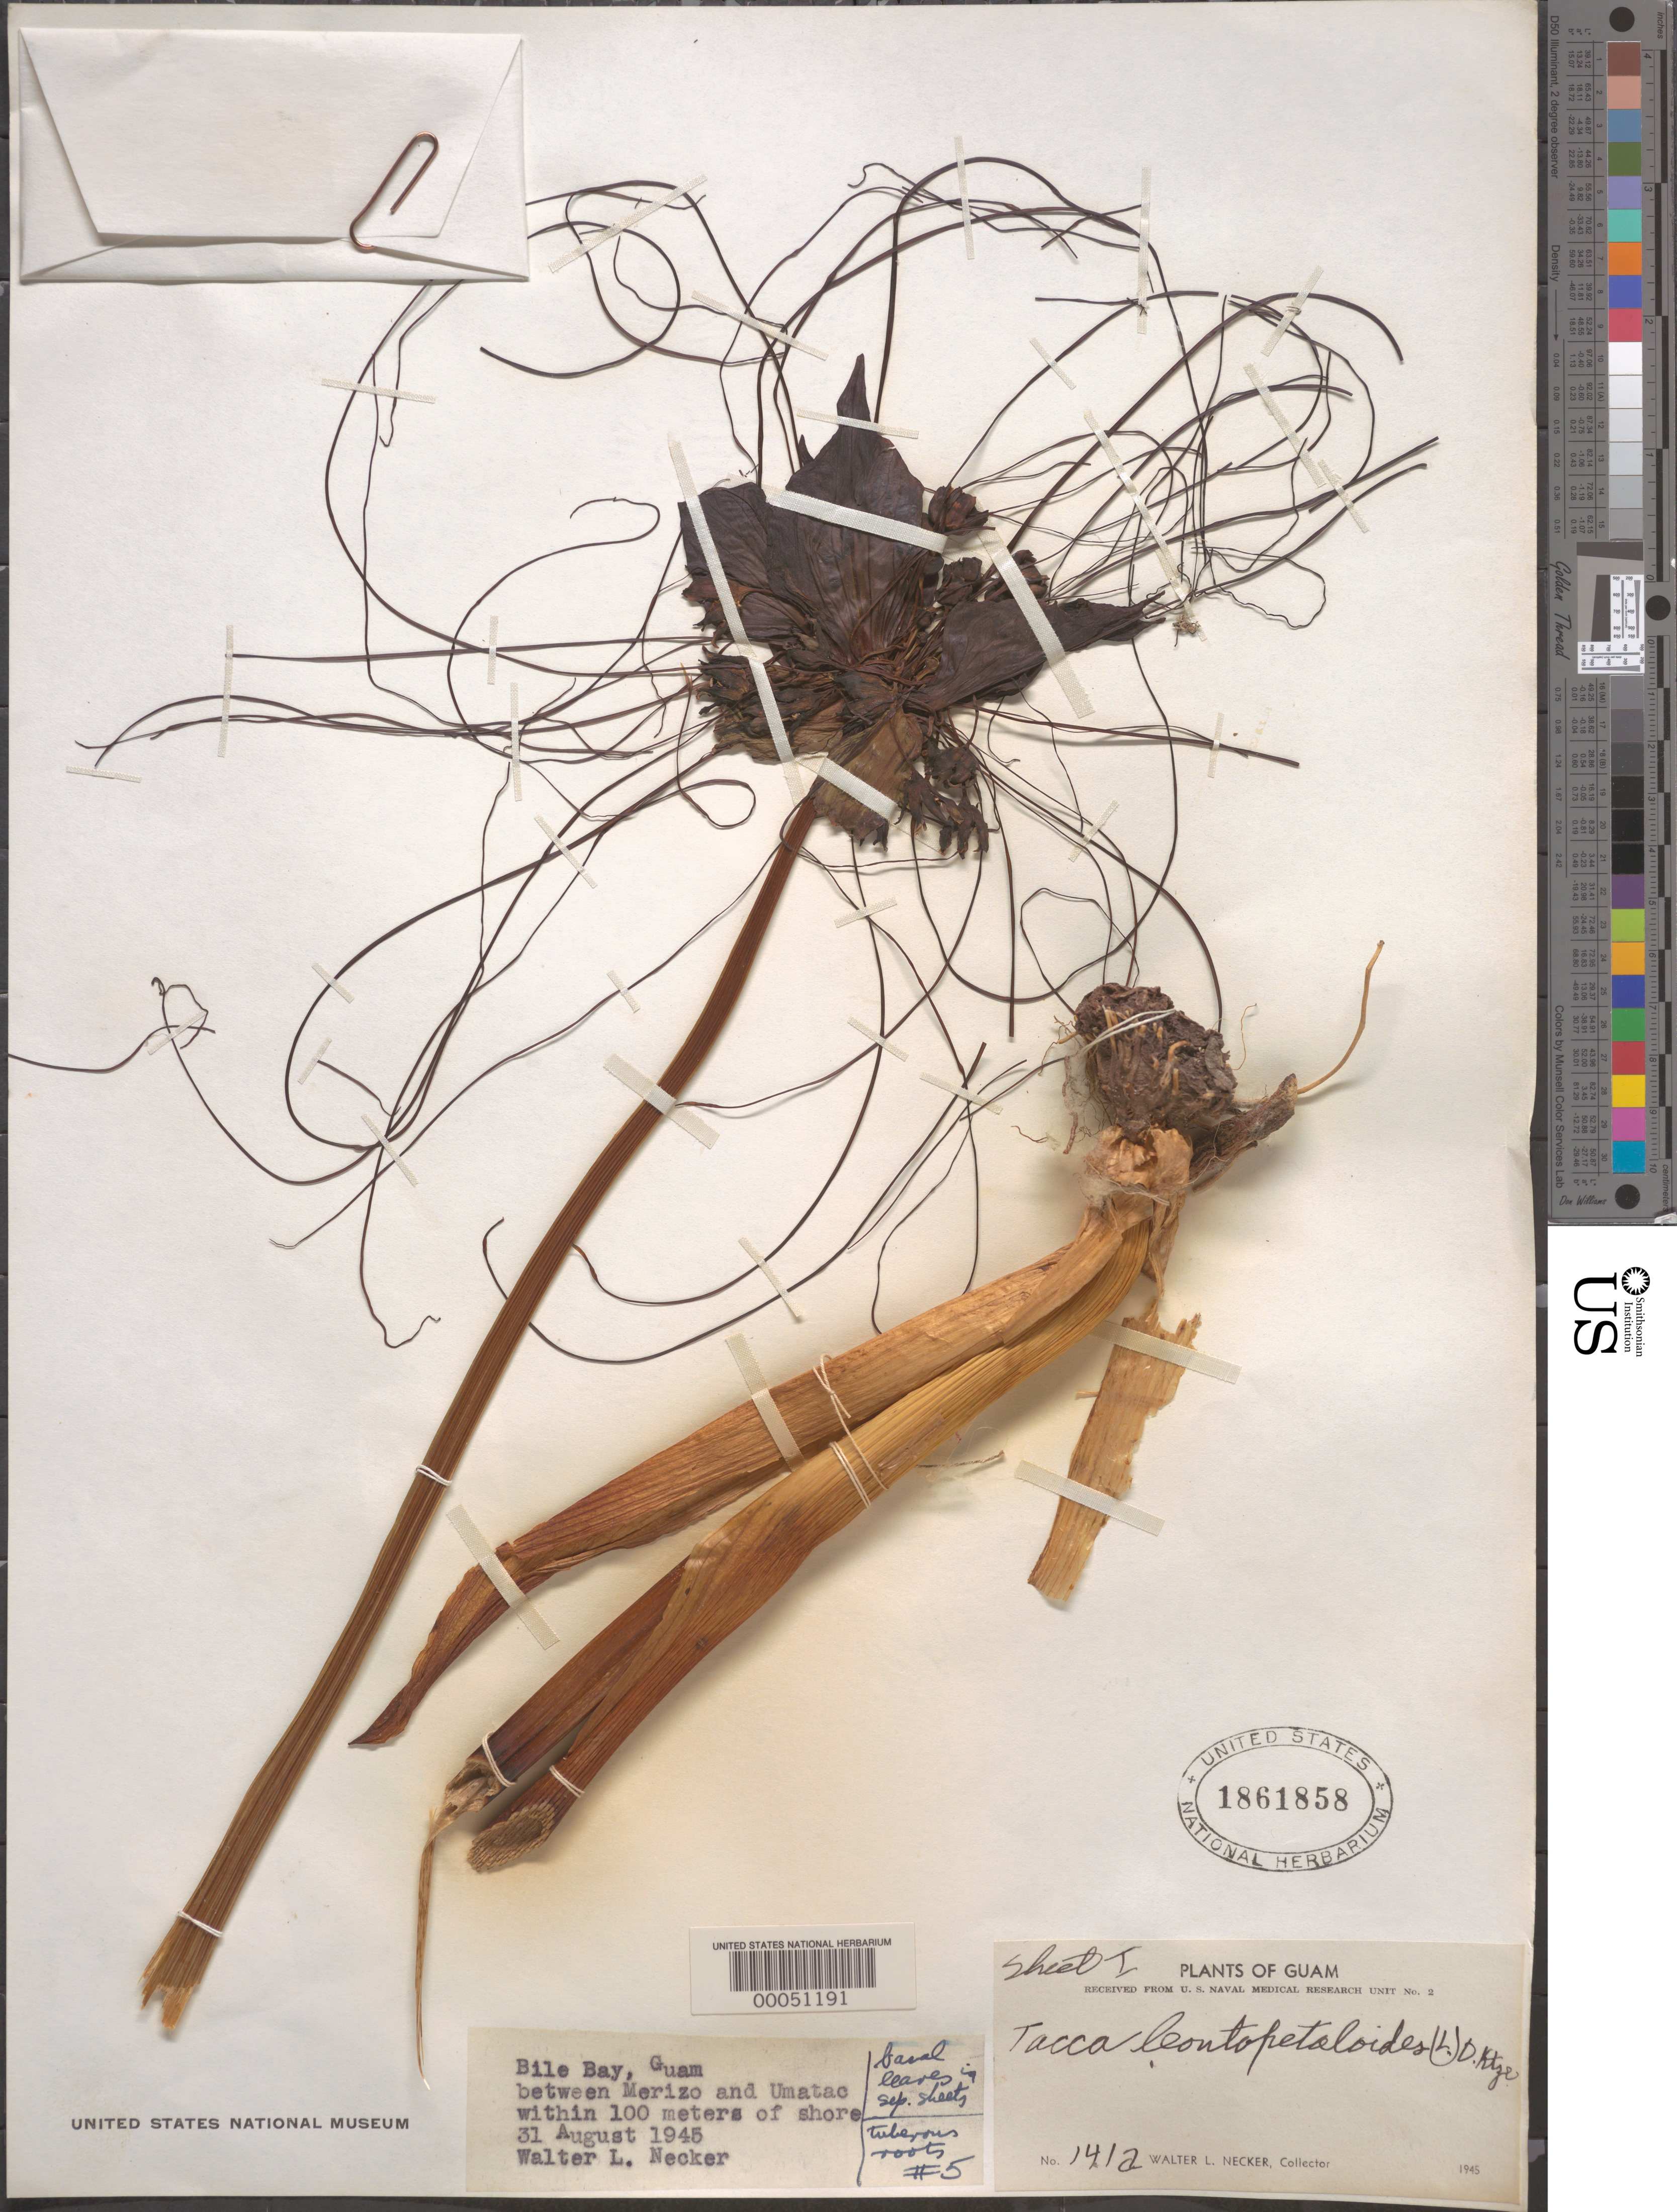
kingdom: Plantae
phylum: Tracheophyta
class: Liliopsida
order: Dioscoreales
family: Dioscoreaceae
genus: Tacca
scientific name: Tacca leontopetaloides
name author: (L.) Kuntze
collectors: W. L. Necker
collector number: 141a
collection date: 1945-08-31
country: Guam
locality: Bile Bay, between Merizo and Umatac within 100 meters of shore.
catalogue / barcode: US 1861858